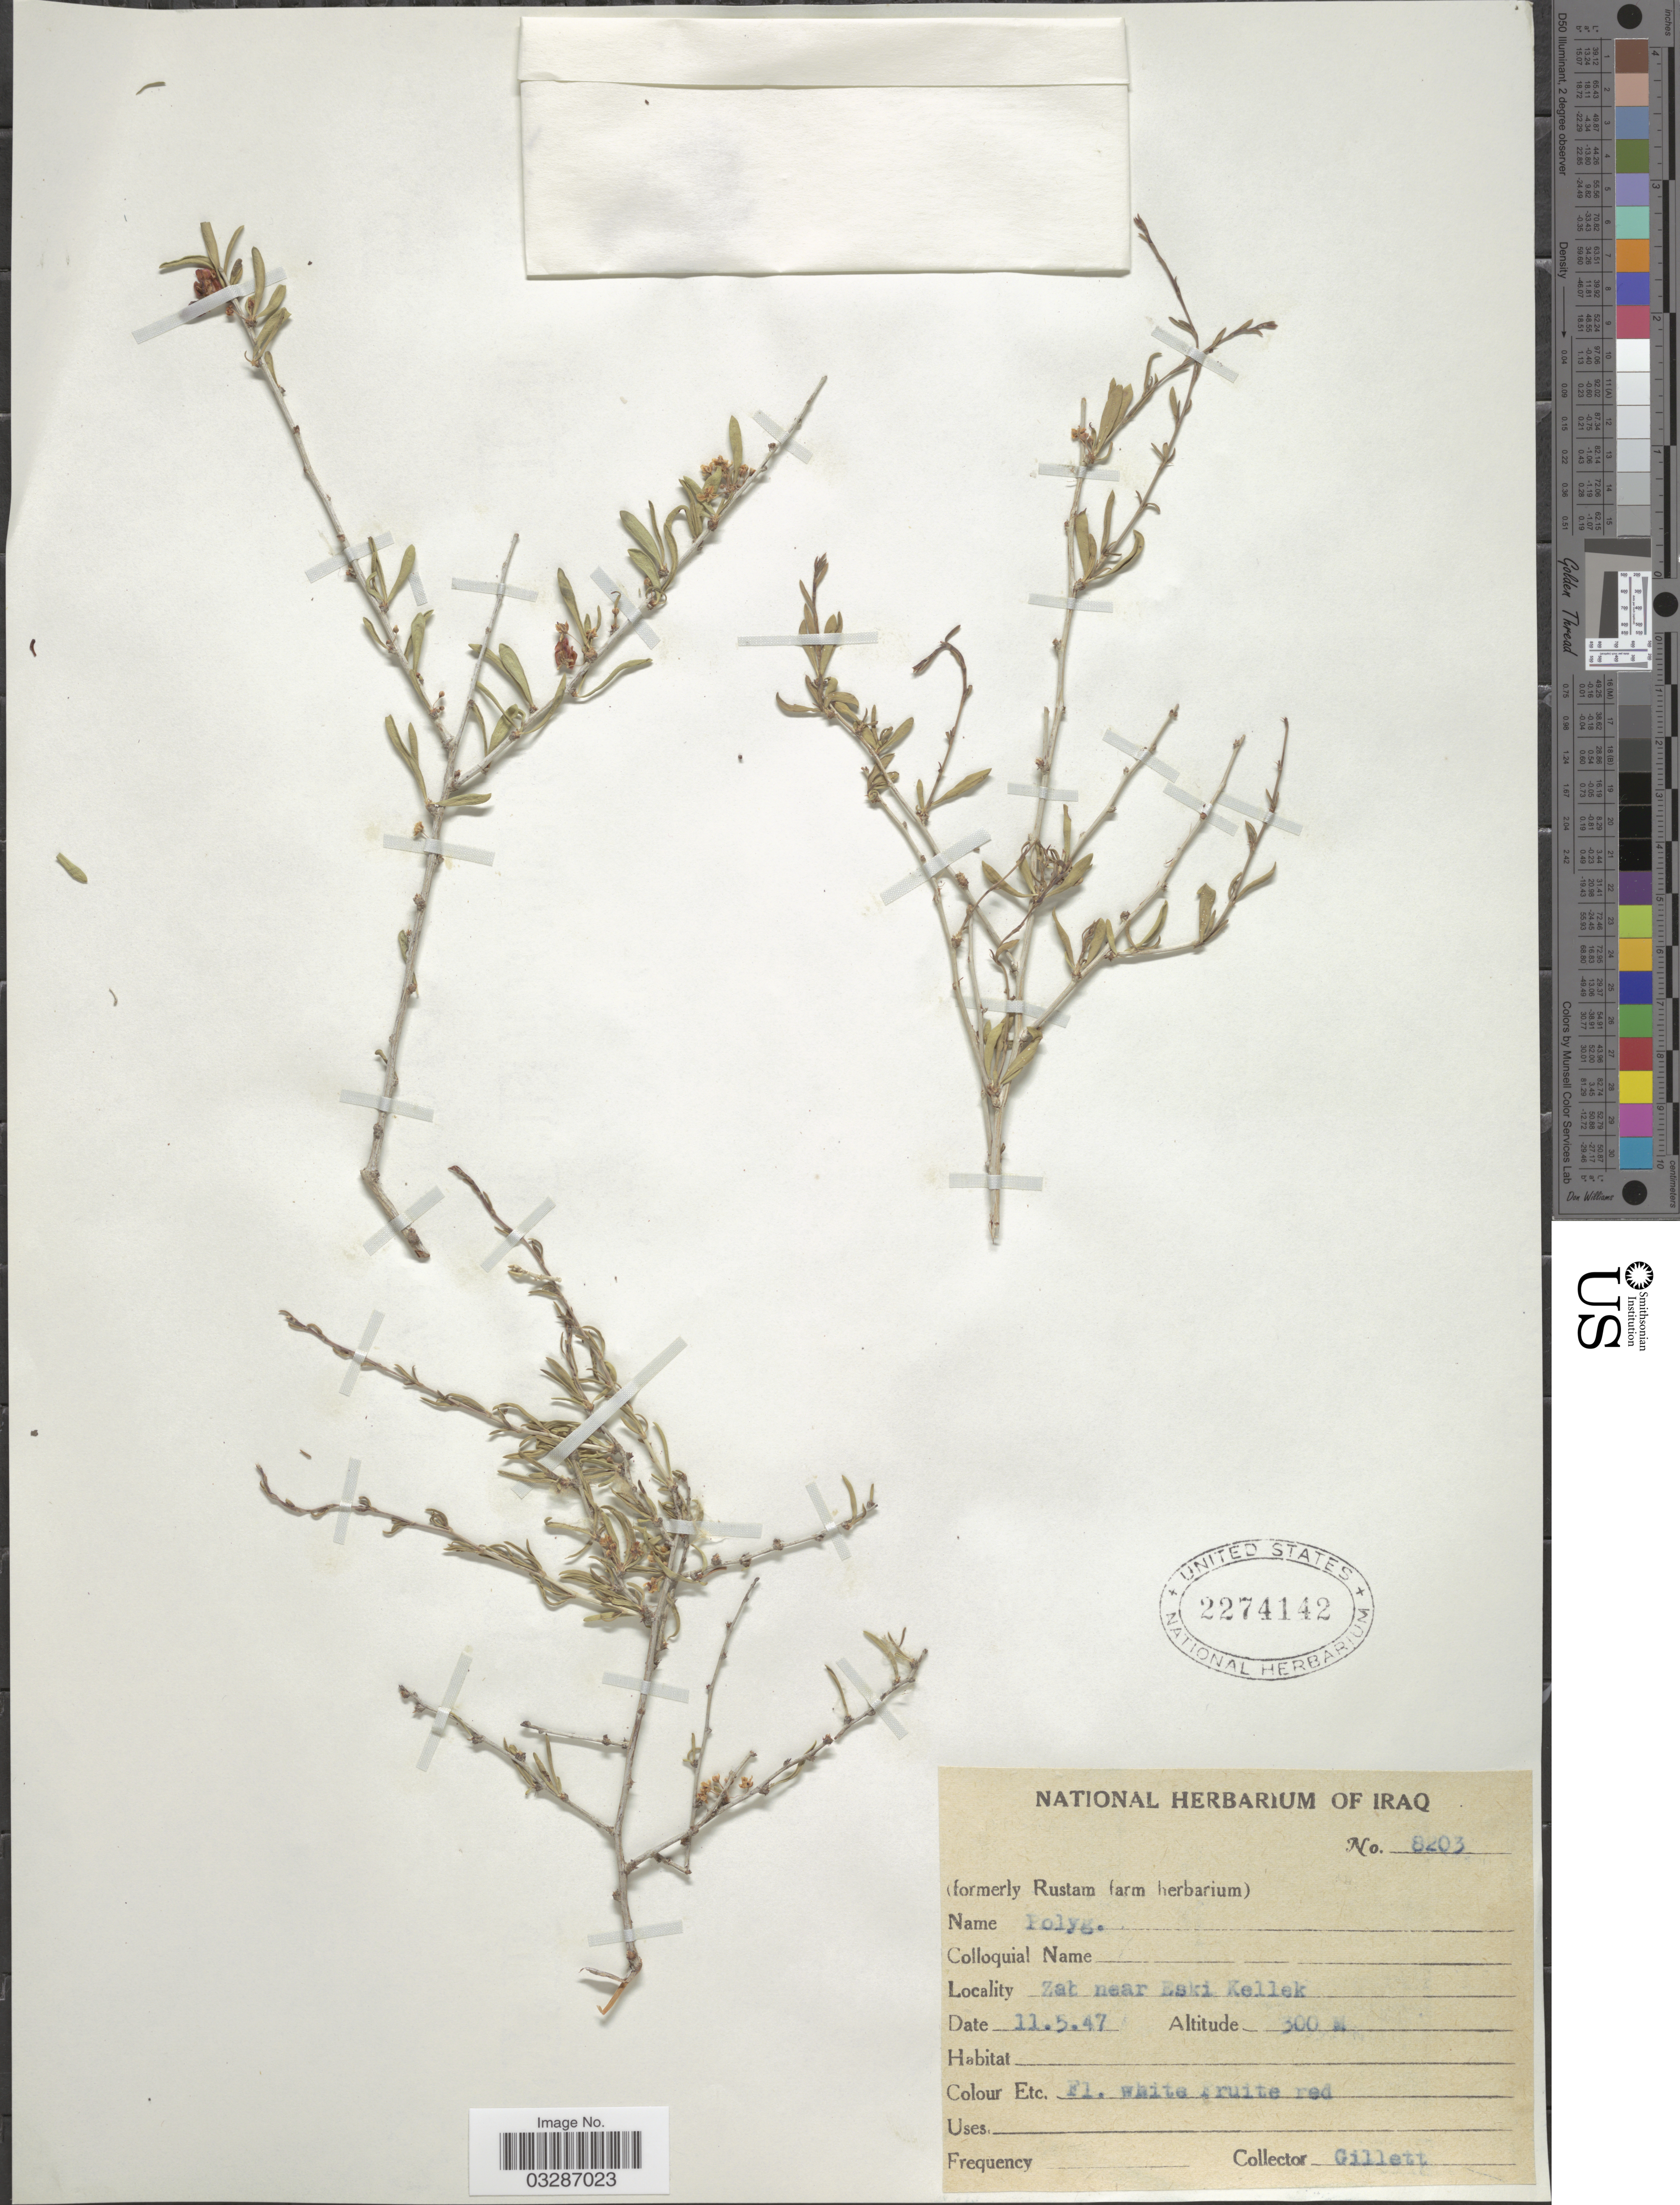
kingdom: Plantae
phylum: Tracheophyta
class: Magnoliopsida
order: Caryophyllales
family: Polygonaceae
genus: Pteropyrum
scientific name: Pteropyrum sp.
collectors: Gillett, --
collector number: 8203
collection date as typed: Transcribed d/m/y: 11/5/47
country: Iraq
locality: Zat near Eski Kellek.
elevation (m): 300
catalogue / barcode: US 2274142